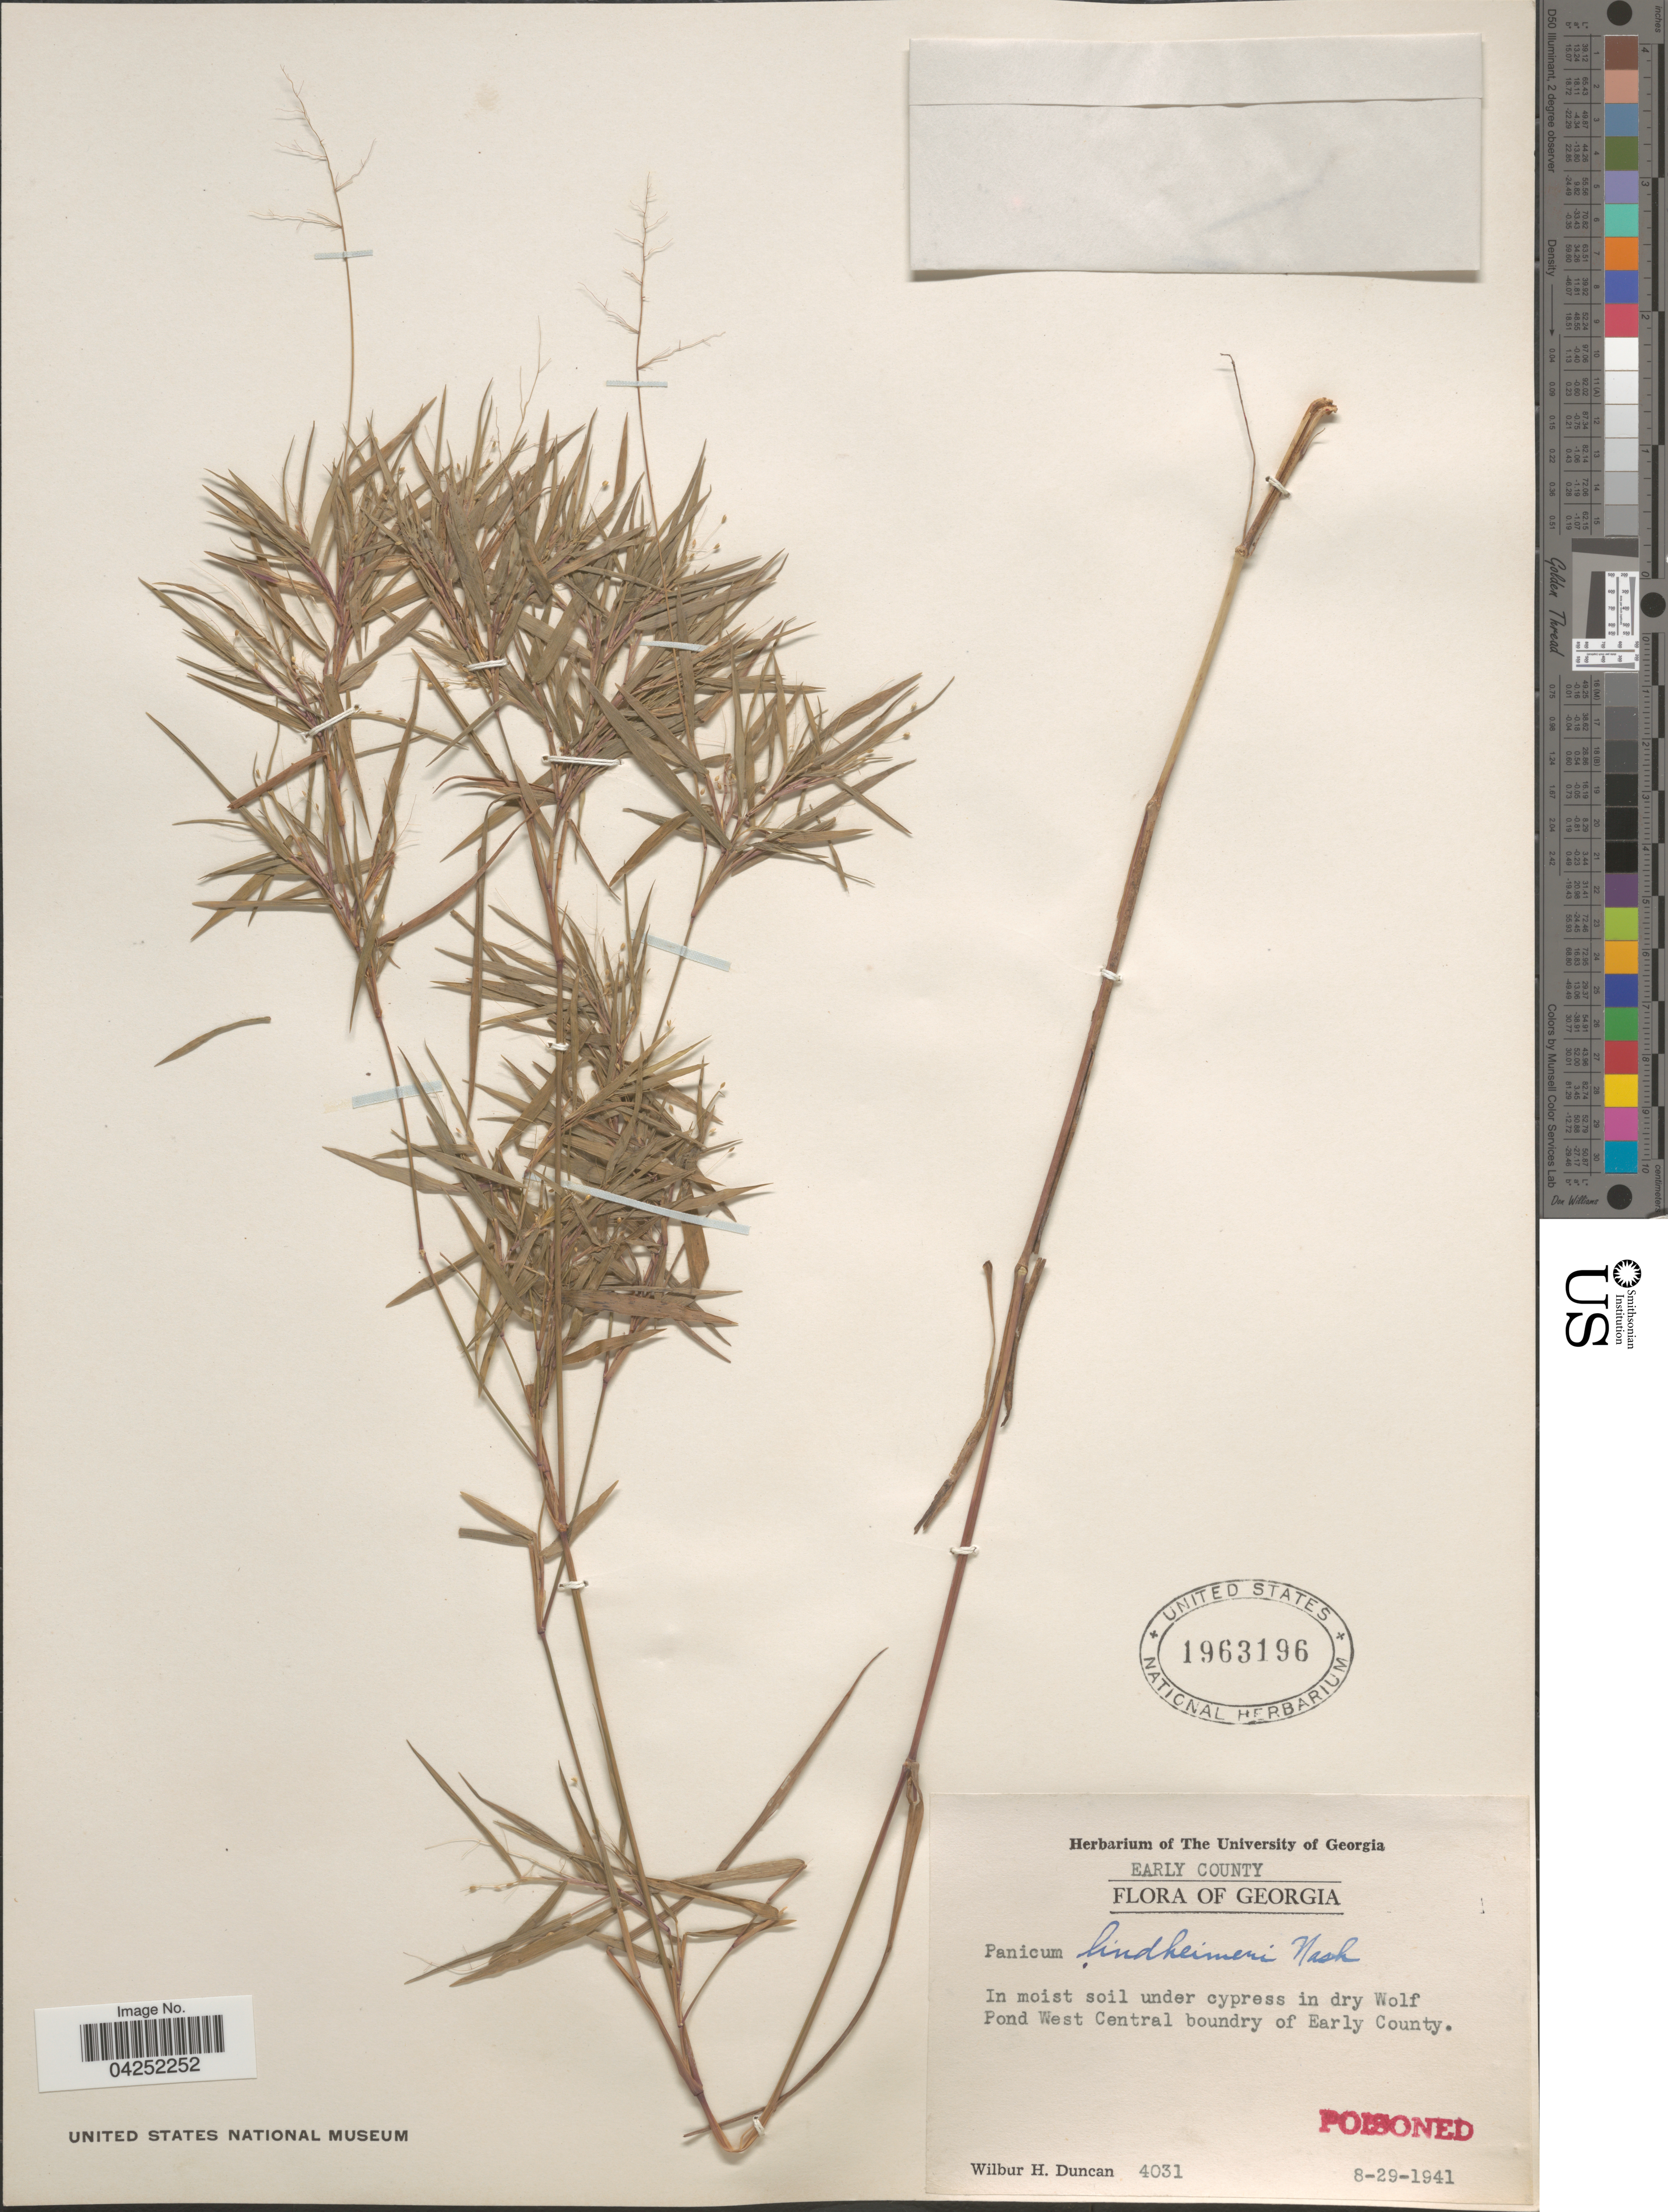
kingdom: Plantae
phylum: Tracheophyta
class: Liliopsida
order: Poales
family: Poaceae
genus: Dichanthelium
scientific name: Dichanthelium acuminatum var. lindheimeri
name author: (Nash) Gould & C.A. Clark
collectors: W. H. Duncan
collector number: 4031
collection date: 1941-08-29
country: United States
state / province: Georgia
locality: Early County. In moist soil under cypress in dry Wolf Pond West Central boundary of Early County.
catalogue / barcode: US 1963196